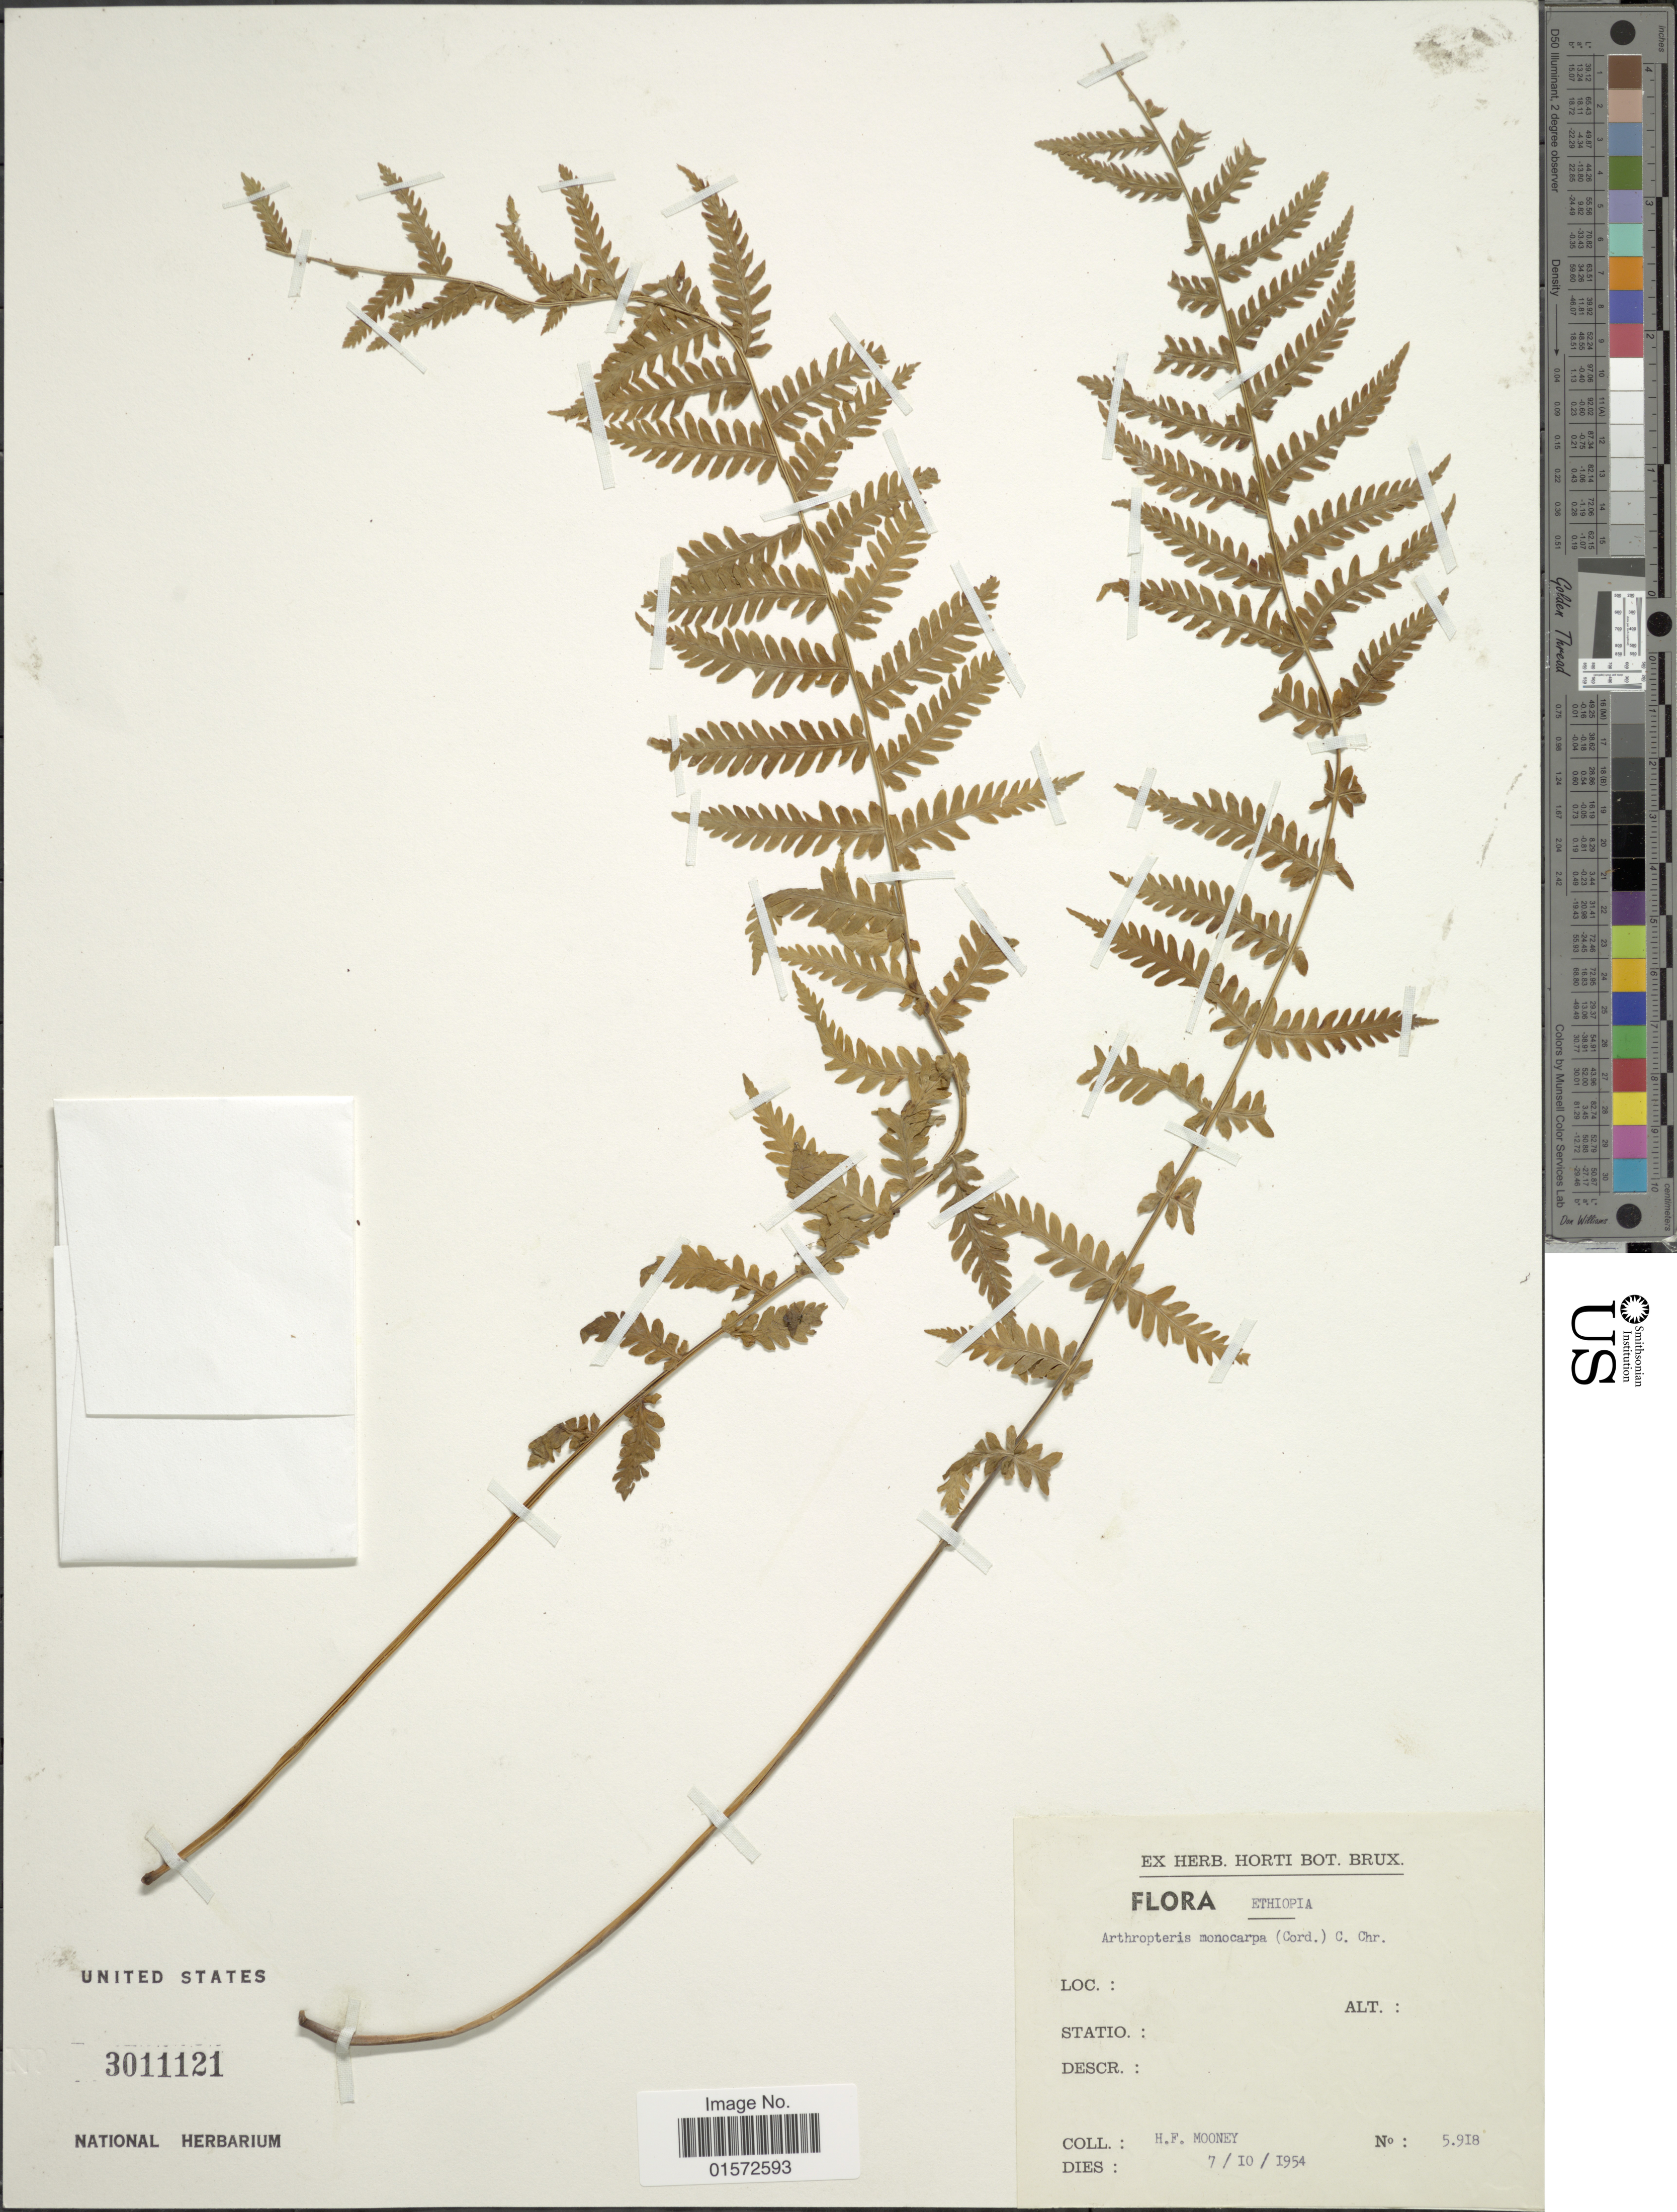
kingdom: Plantae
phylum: Tracheophyta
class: Polypodiopsida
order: Polypodiales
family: Tectariaceae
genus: Arthropteris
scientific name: Arthropteris monocarpa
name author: (Cordem.) C. Chr.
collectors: H. Mooney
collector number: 5918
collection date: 1954-10-07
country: Ethiopia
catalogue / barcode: US 3011121